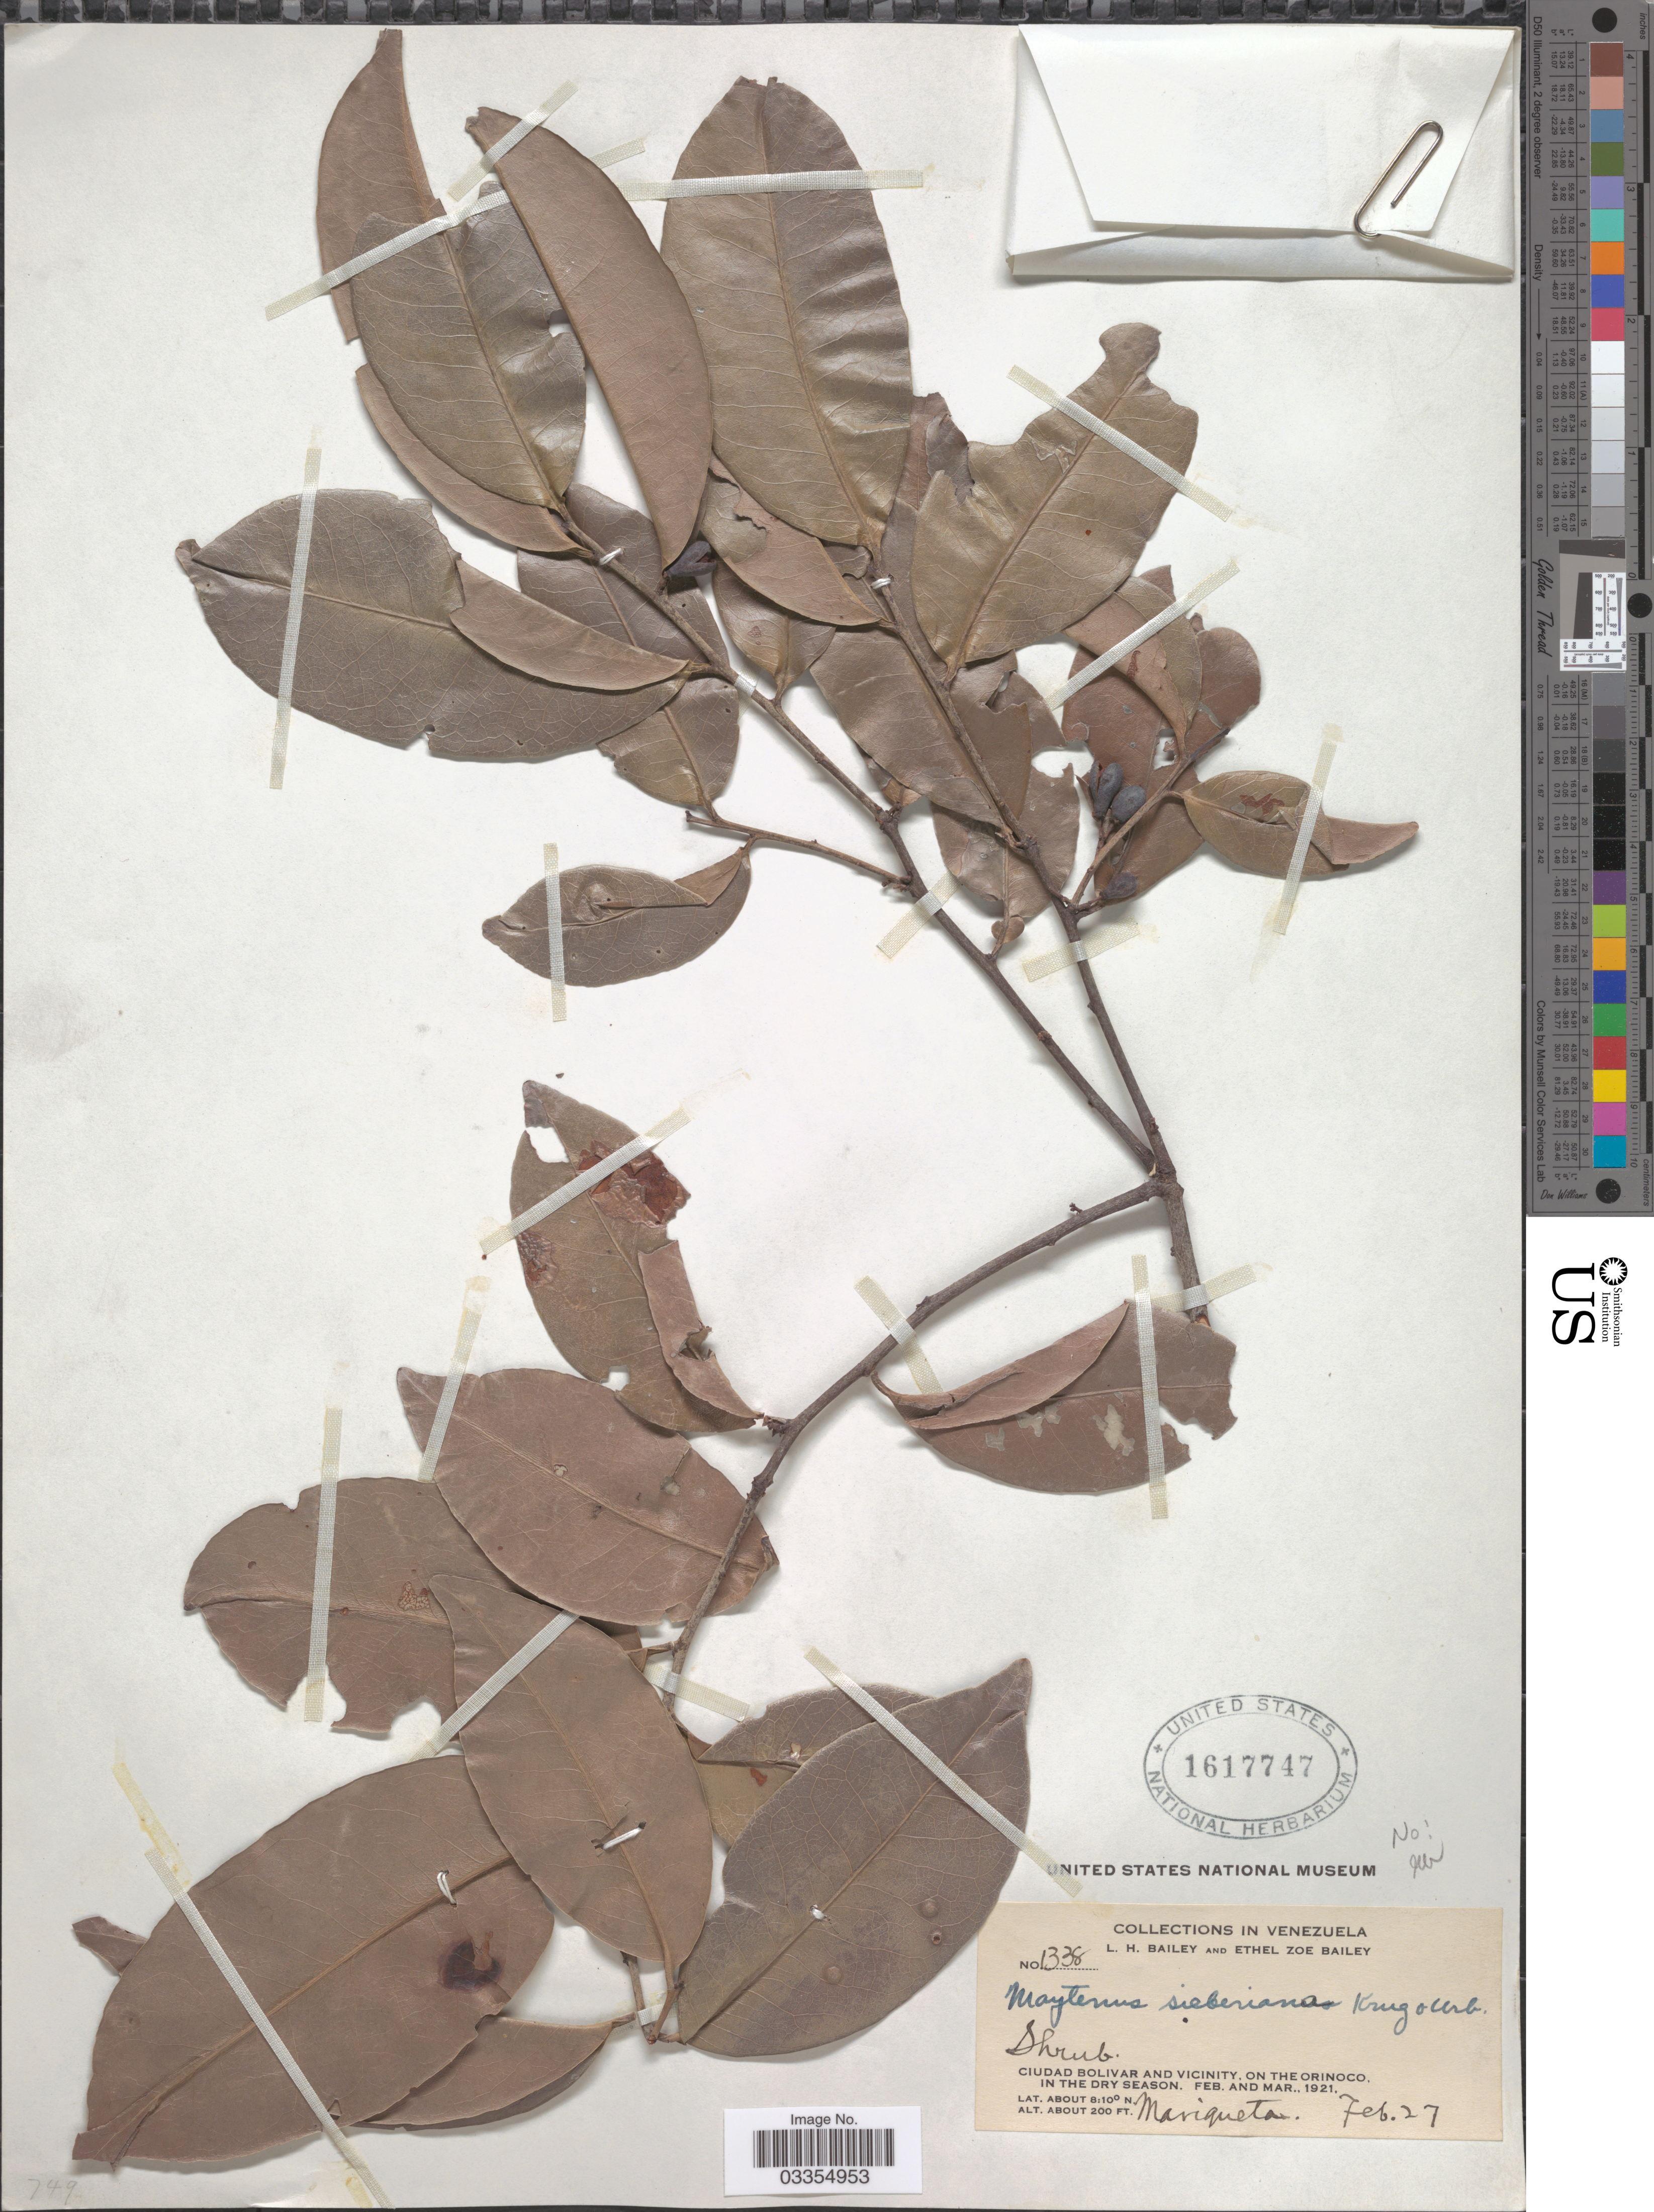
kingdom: Plantae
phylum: Tracheophyta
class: Magnoliopsida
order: Celastrales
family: Celastraceae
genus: Maytenus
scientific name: Maytenus sieberiana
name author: Krug & Urb.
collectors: L. H. Bailey & E. Z. Bailey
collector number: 1338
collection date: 1921-02-27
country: Venezuela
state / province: Bolivar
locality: Ciudad Bolivar and vicinity, on the Orinoco. Mariqueta.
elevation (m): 61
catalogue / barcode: US 1617747